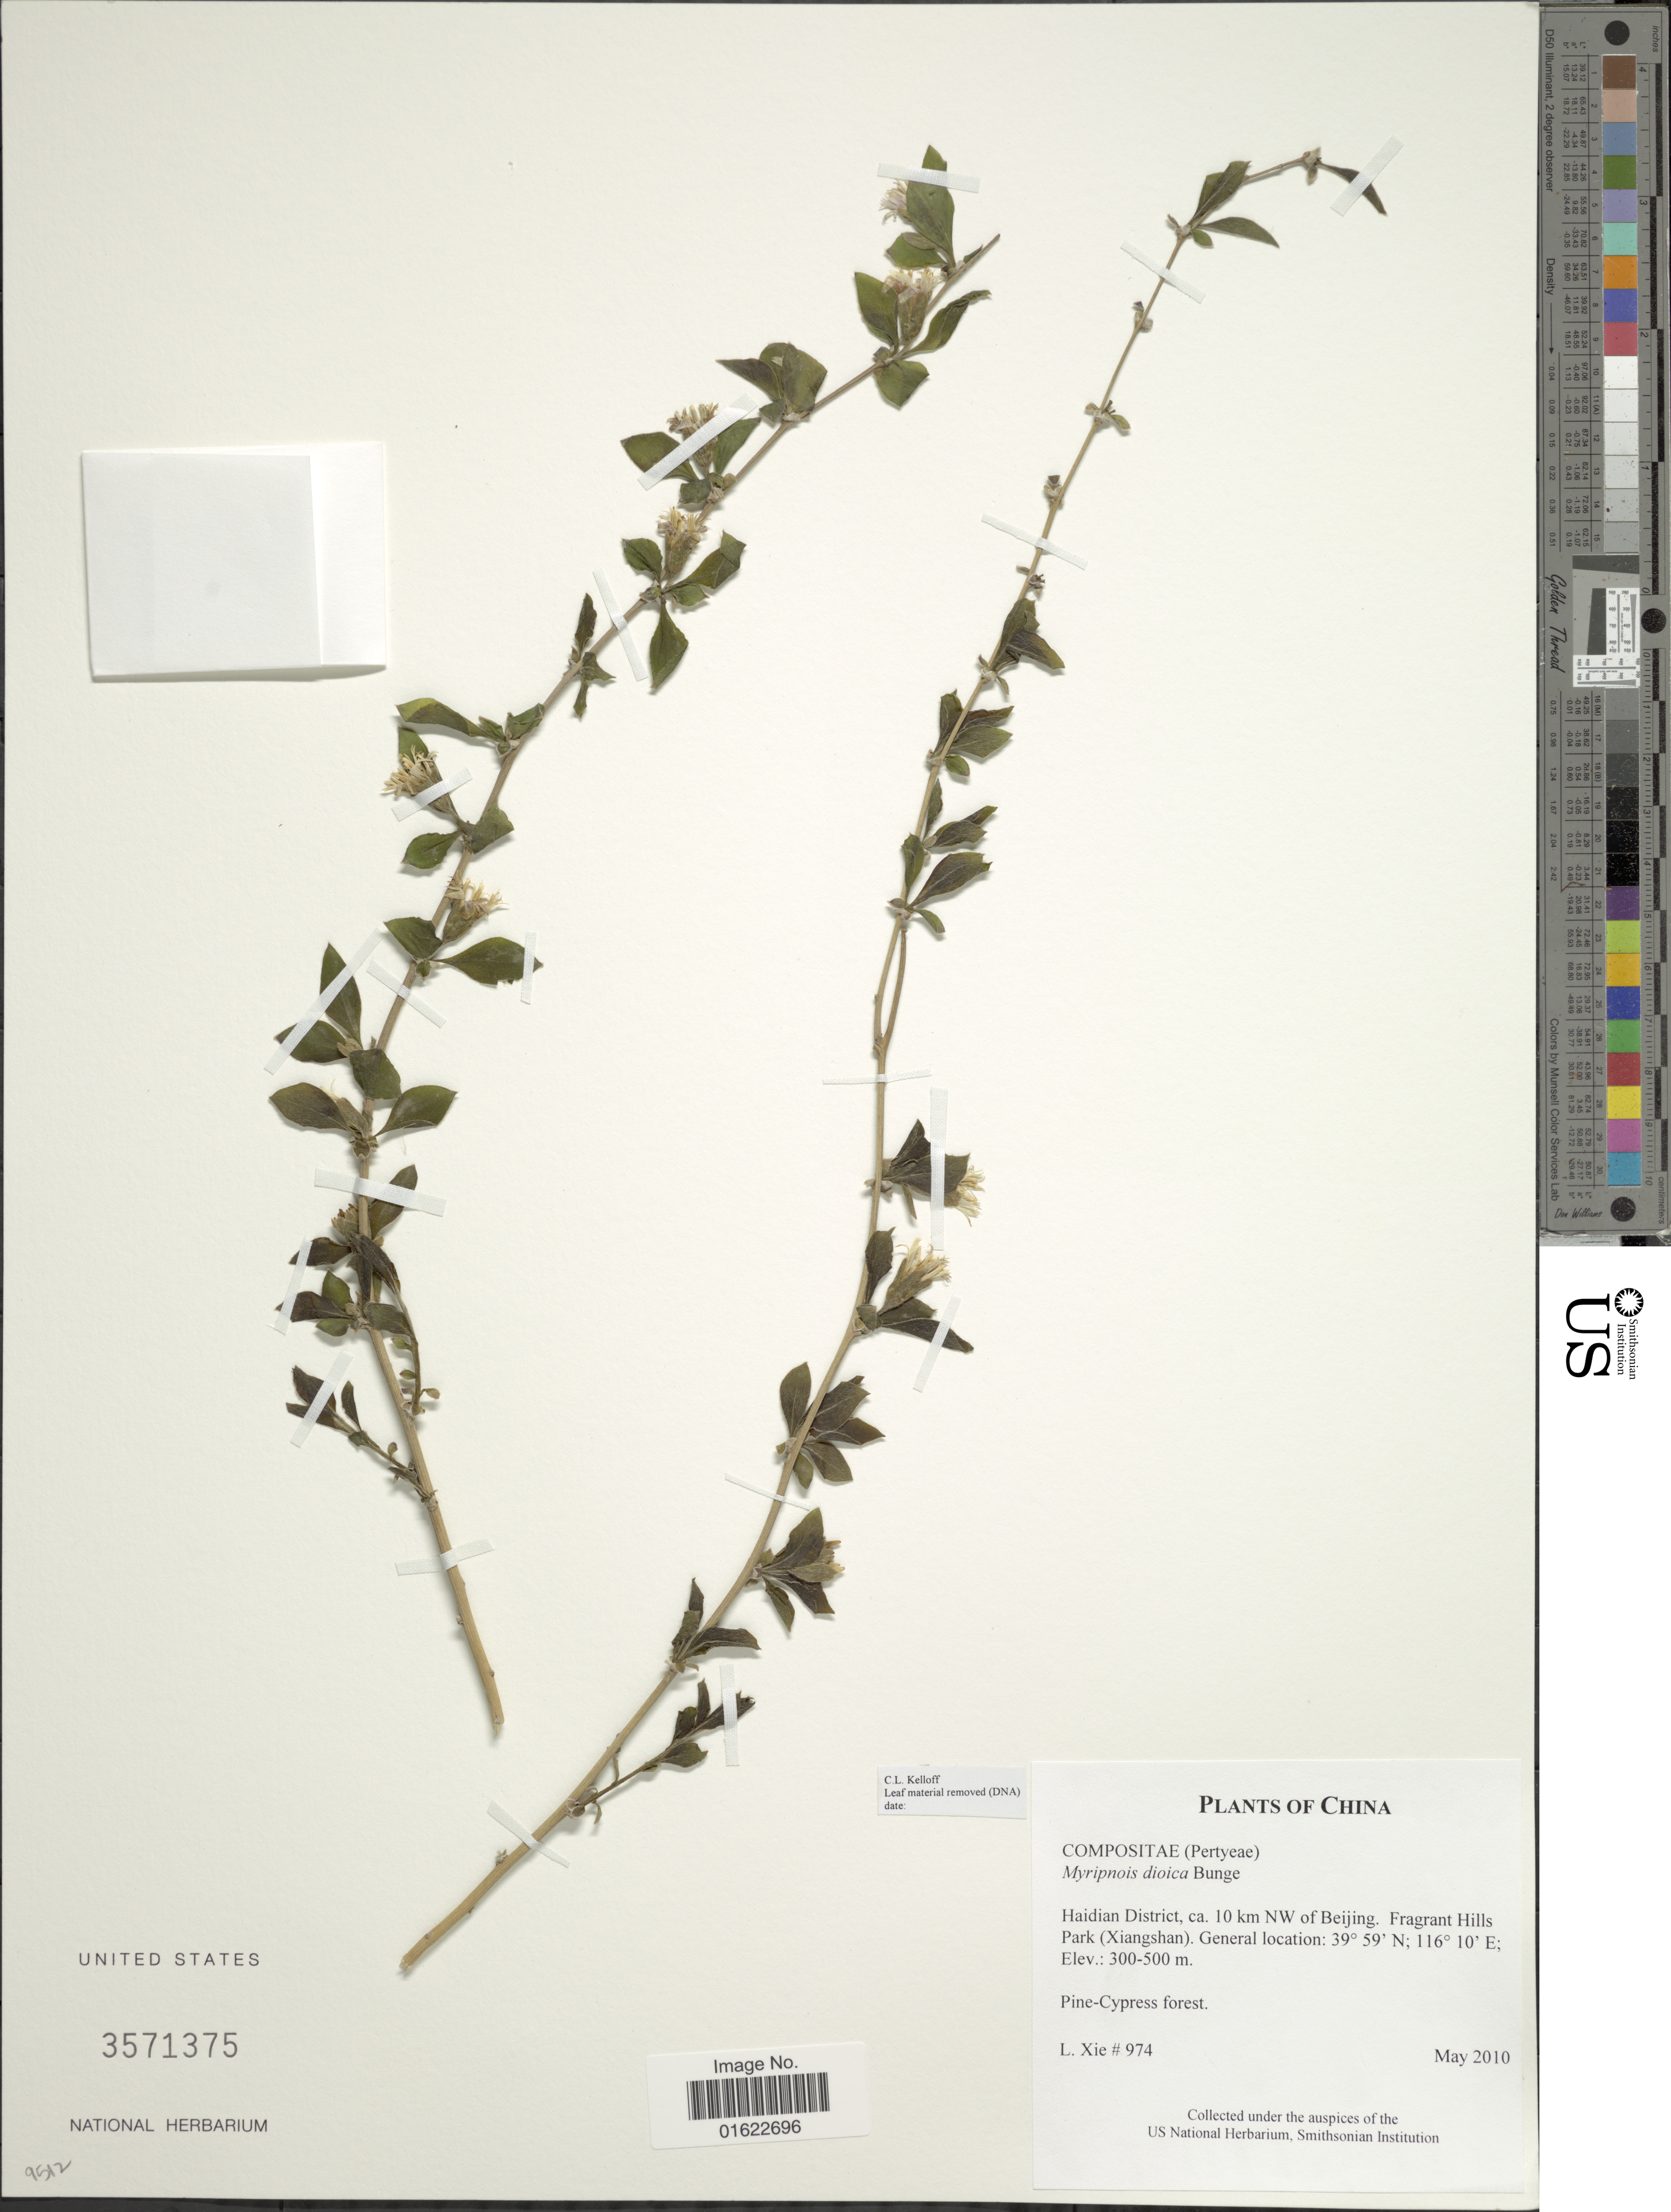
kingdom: Plantae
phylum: Tracheophyta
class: Magnoliopsida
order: Asterales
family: Asteraceae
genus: Pertya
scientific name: Pertya dioica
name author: (Bunge) S.E. Freire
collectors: L. Xie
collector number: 974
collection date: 2010-05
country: China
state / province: Beijing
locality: Haidian District, ca. 10 km NW of Beijing. Fragrant Hills Park (Xiangshan)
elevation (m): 300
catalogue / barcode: US 3571375